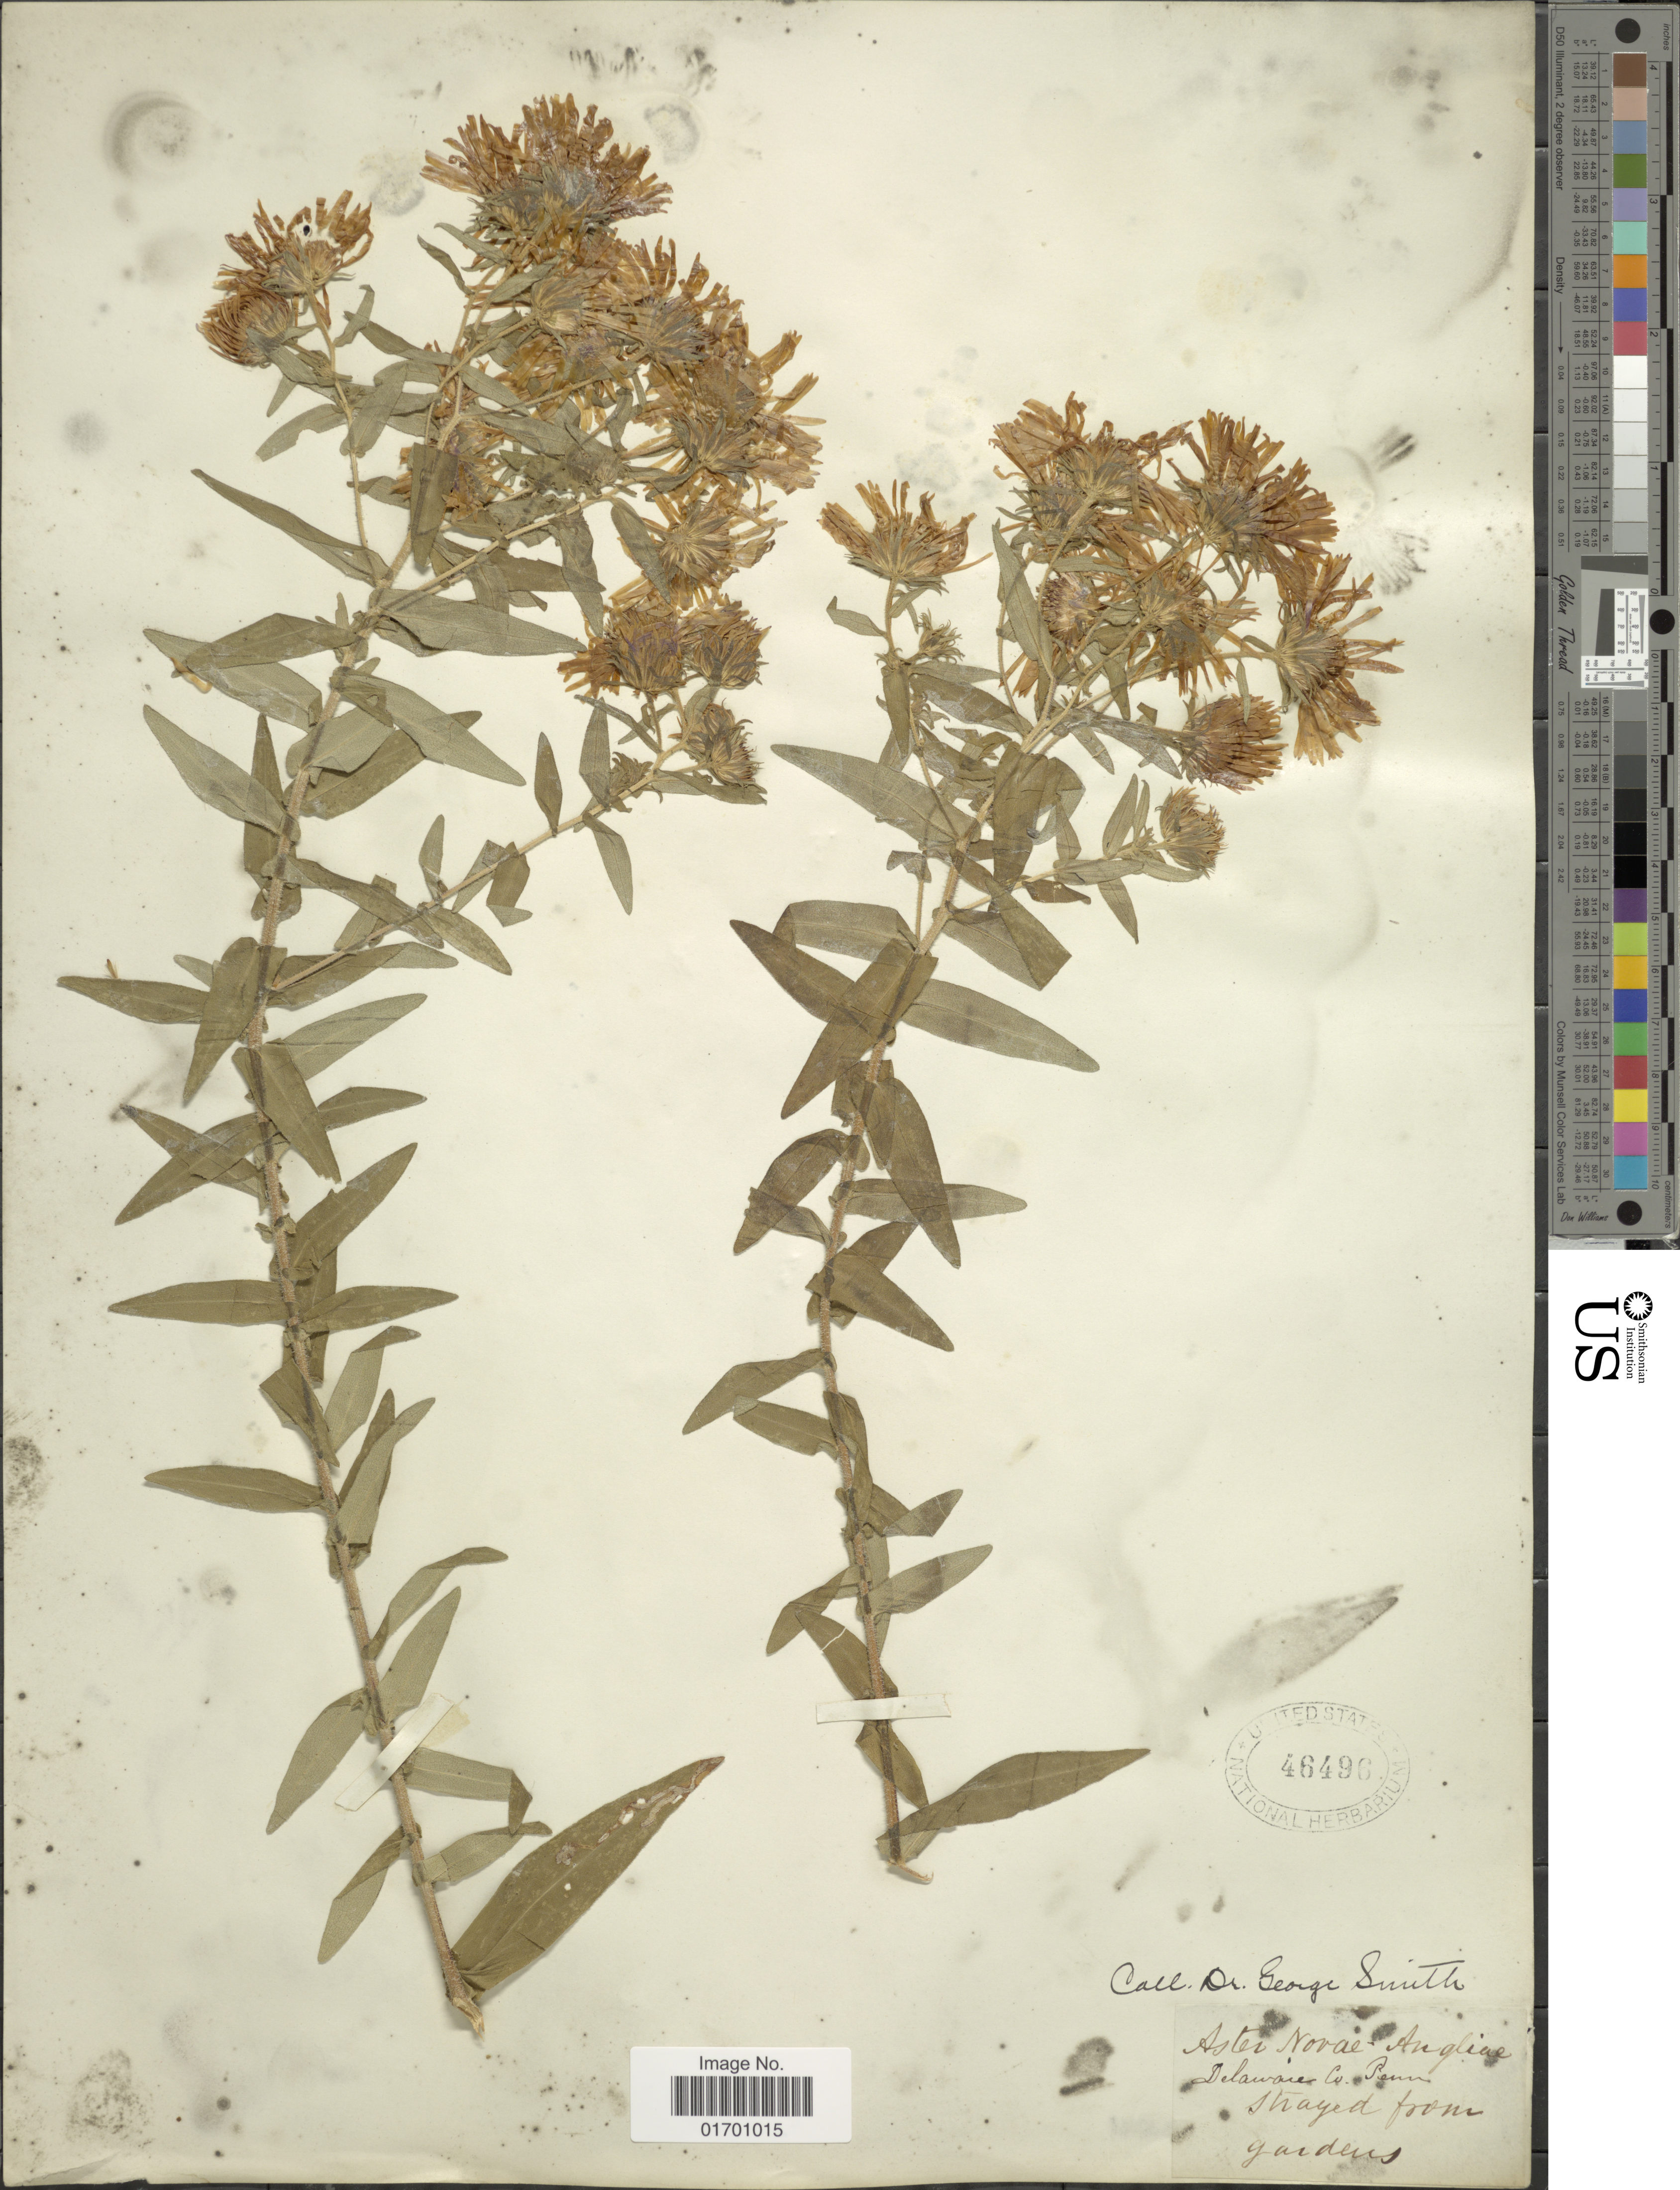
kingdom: Plantae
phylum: Tracheophyta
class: Magnoliopsida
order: Asterales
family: Asteraceae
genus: Symphyotrichum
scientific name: Symphyotrichum novae-angliae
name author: (L.) G.L. Nesom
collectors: G. Smith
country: United States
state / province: Pennsylvania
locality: Delaware Co. Penn.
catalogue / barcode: US 46496